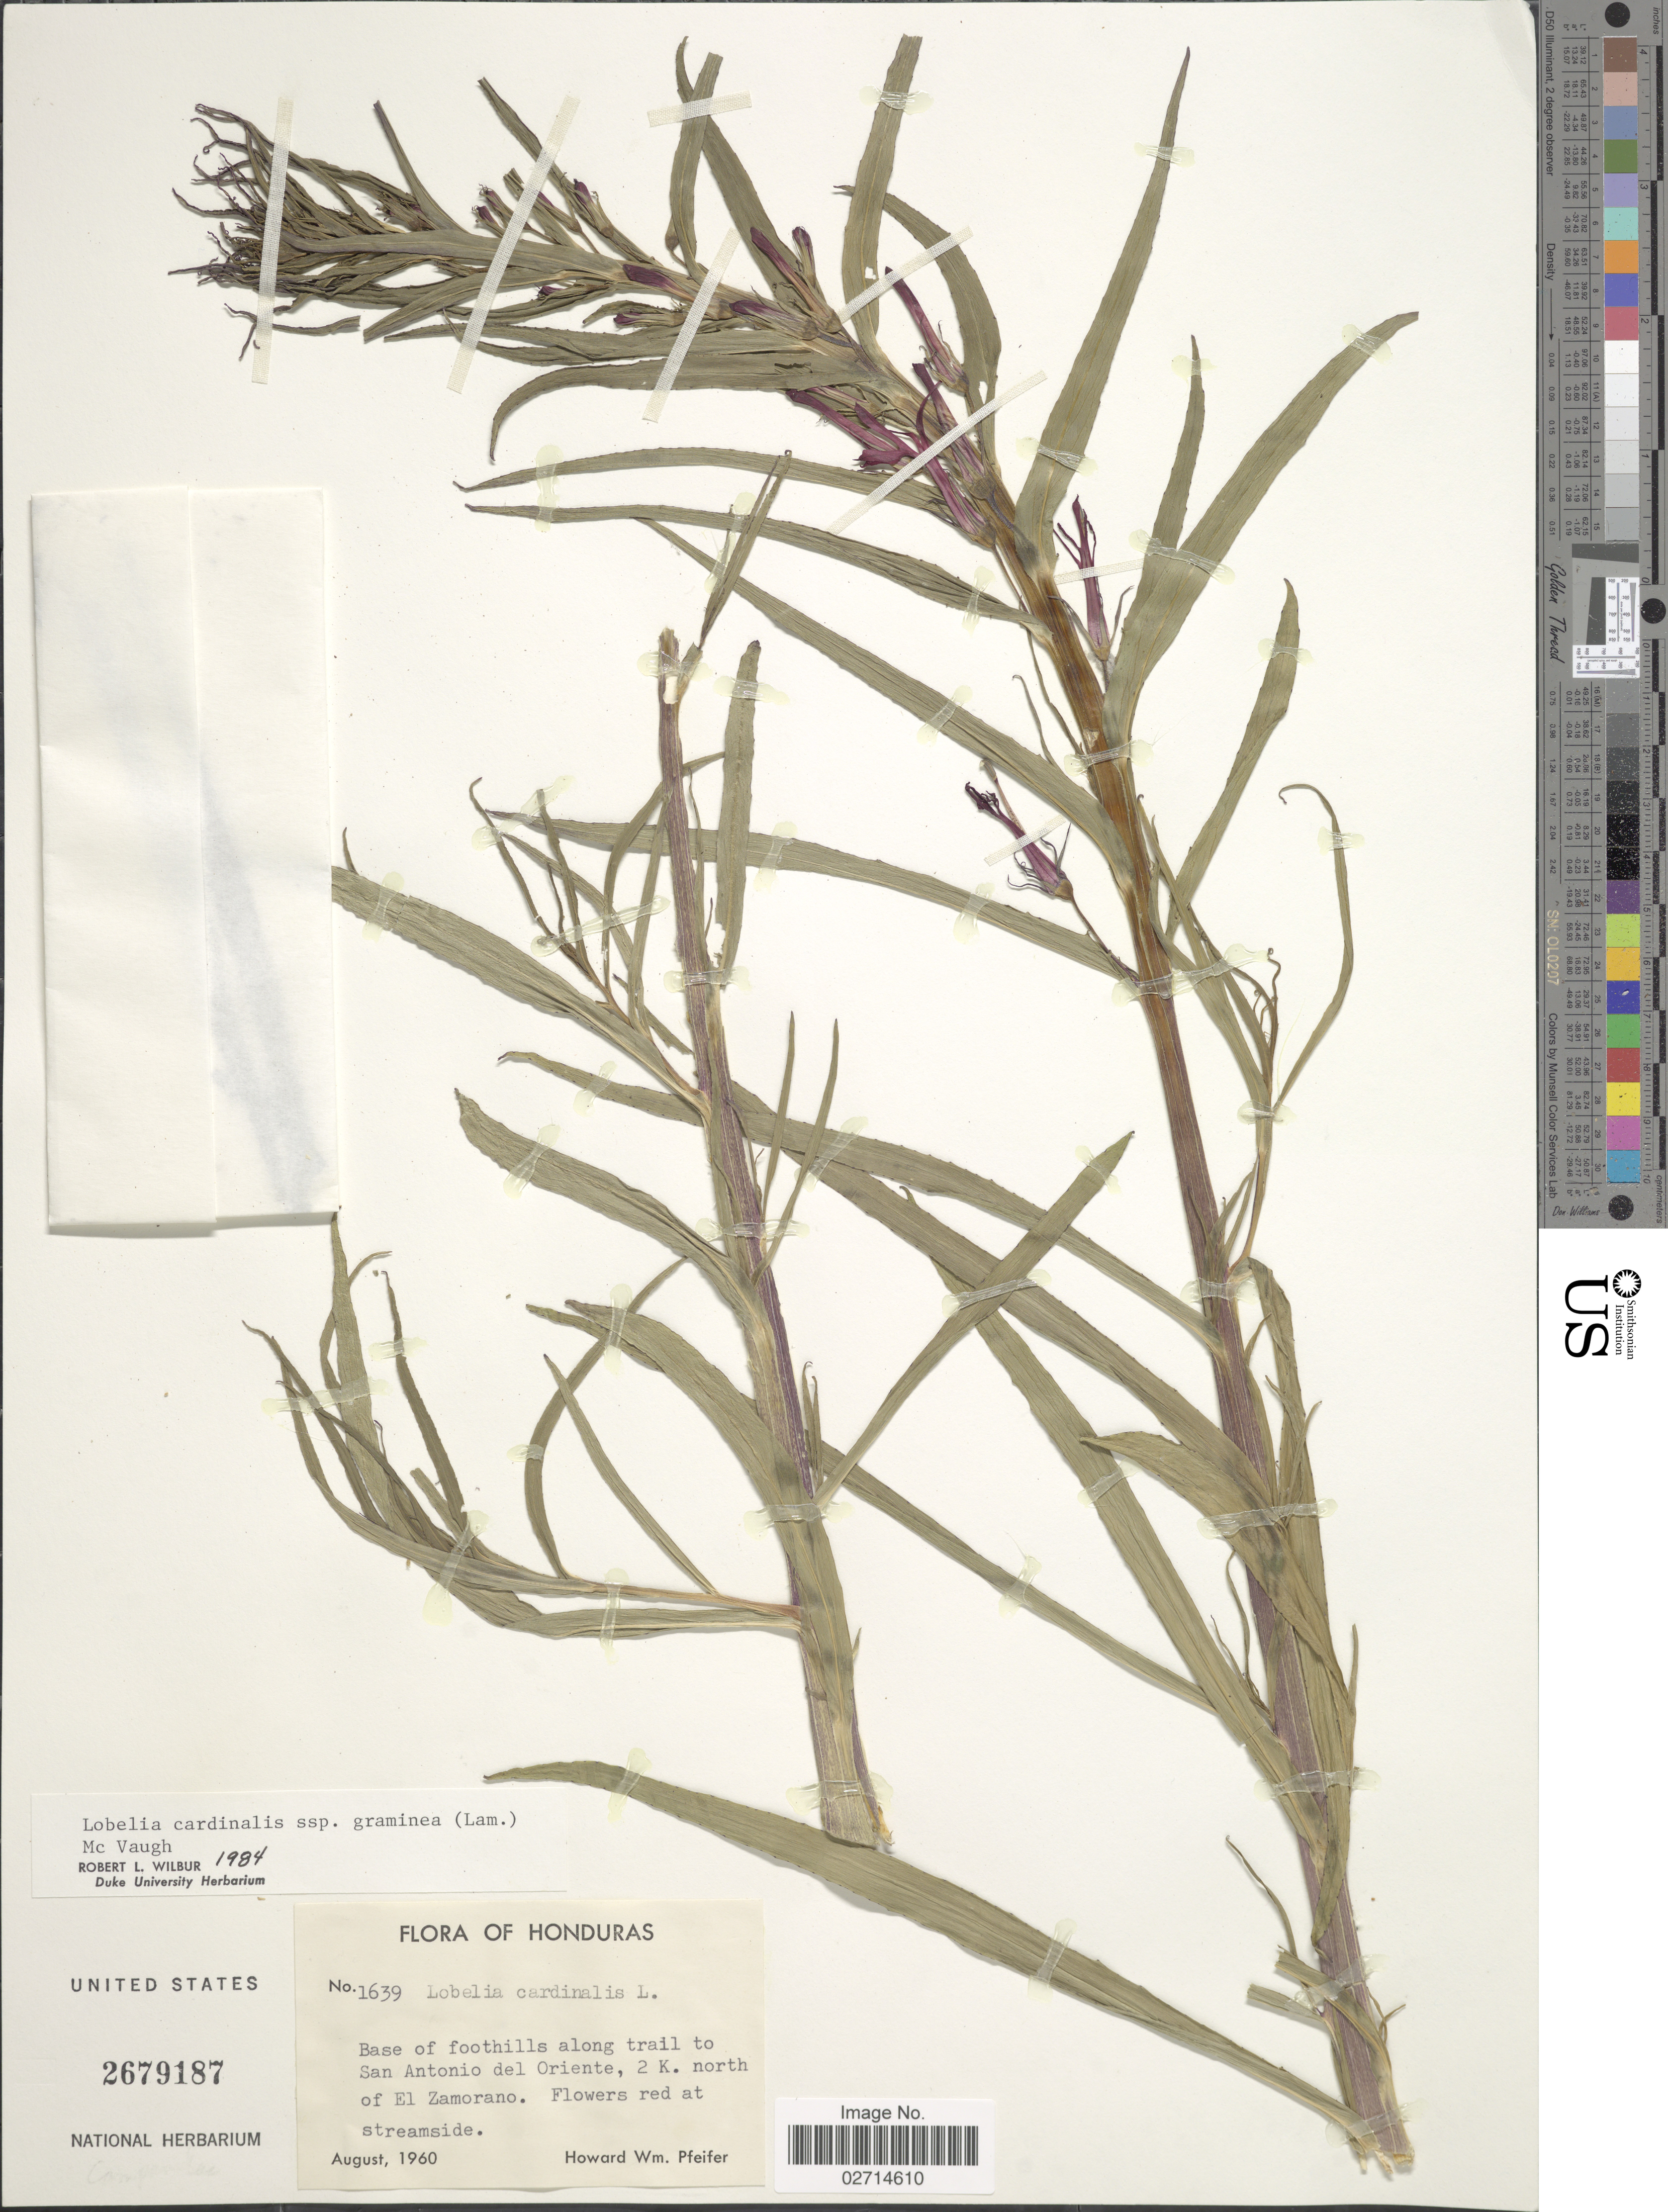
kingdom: Plantae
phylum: Tracheophyta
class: Magnoliopsida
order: Asterales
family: Campanulaceae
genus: Lobelia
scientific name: Lobelia cardinalis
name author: L.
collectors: H. W. Pfeifer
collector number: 1639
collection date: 1960-08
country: Honduras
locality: Base of foothills along trail to San Antonio del Oriente, 2 K. north of El Zamorano.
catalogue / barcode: US 2679187